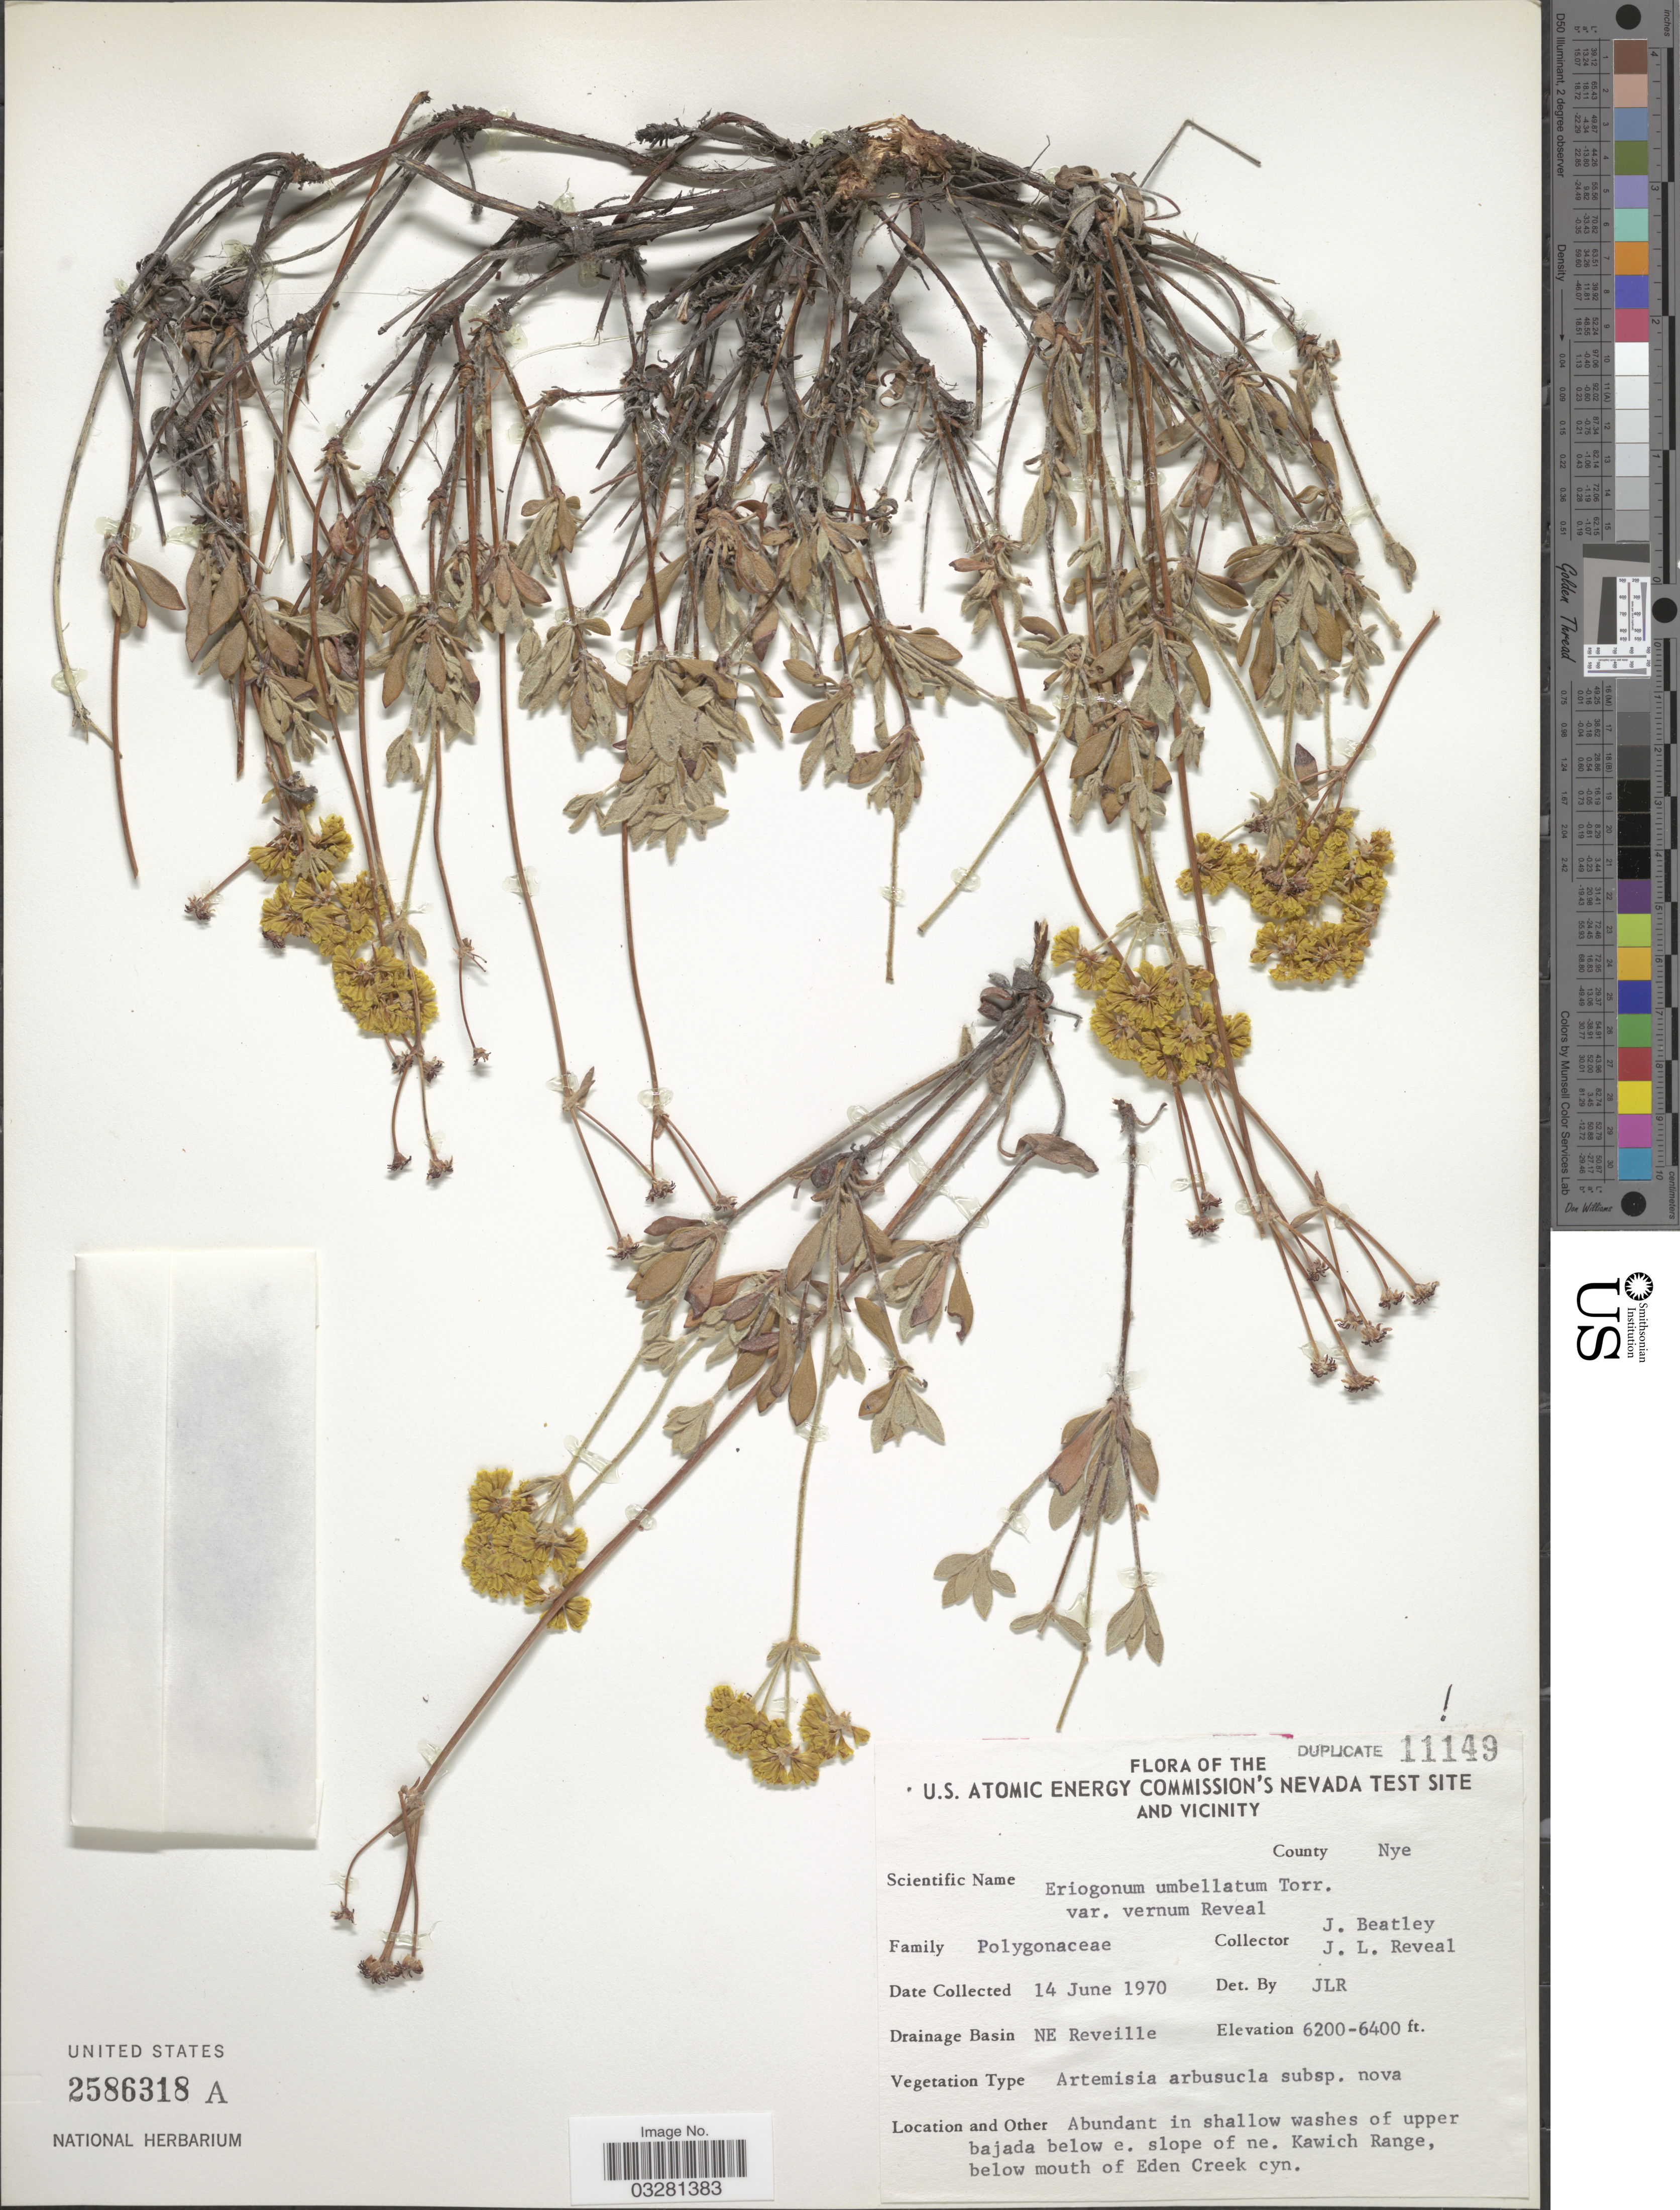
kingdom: Plantae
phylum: Tracheophyta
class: Magnoliopsida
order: Caryophyllales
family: Polygonaceae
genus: Eriogonum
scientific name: Eriogonum umbellatum var. umbellatum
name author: Torr.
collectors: J. C. Beatley & J. L. Reveal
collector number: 11149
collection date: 1970-06-14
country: United States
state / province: Nevada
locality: U. S. Atomic Energy Commission's Nevada Test Site and Vicinity. County Nye. Drainage Basin NE Reveille. Below e. slope of ne. Kawich Range, below mouth of Eden Creek cyn.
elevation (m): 1890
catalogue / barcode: US 2586318A